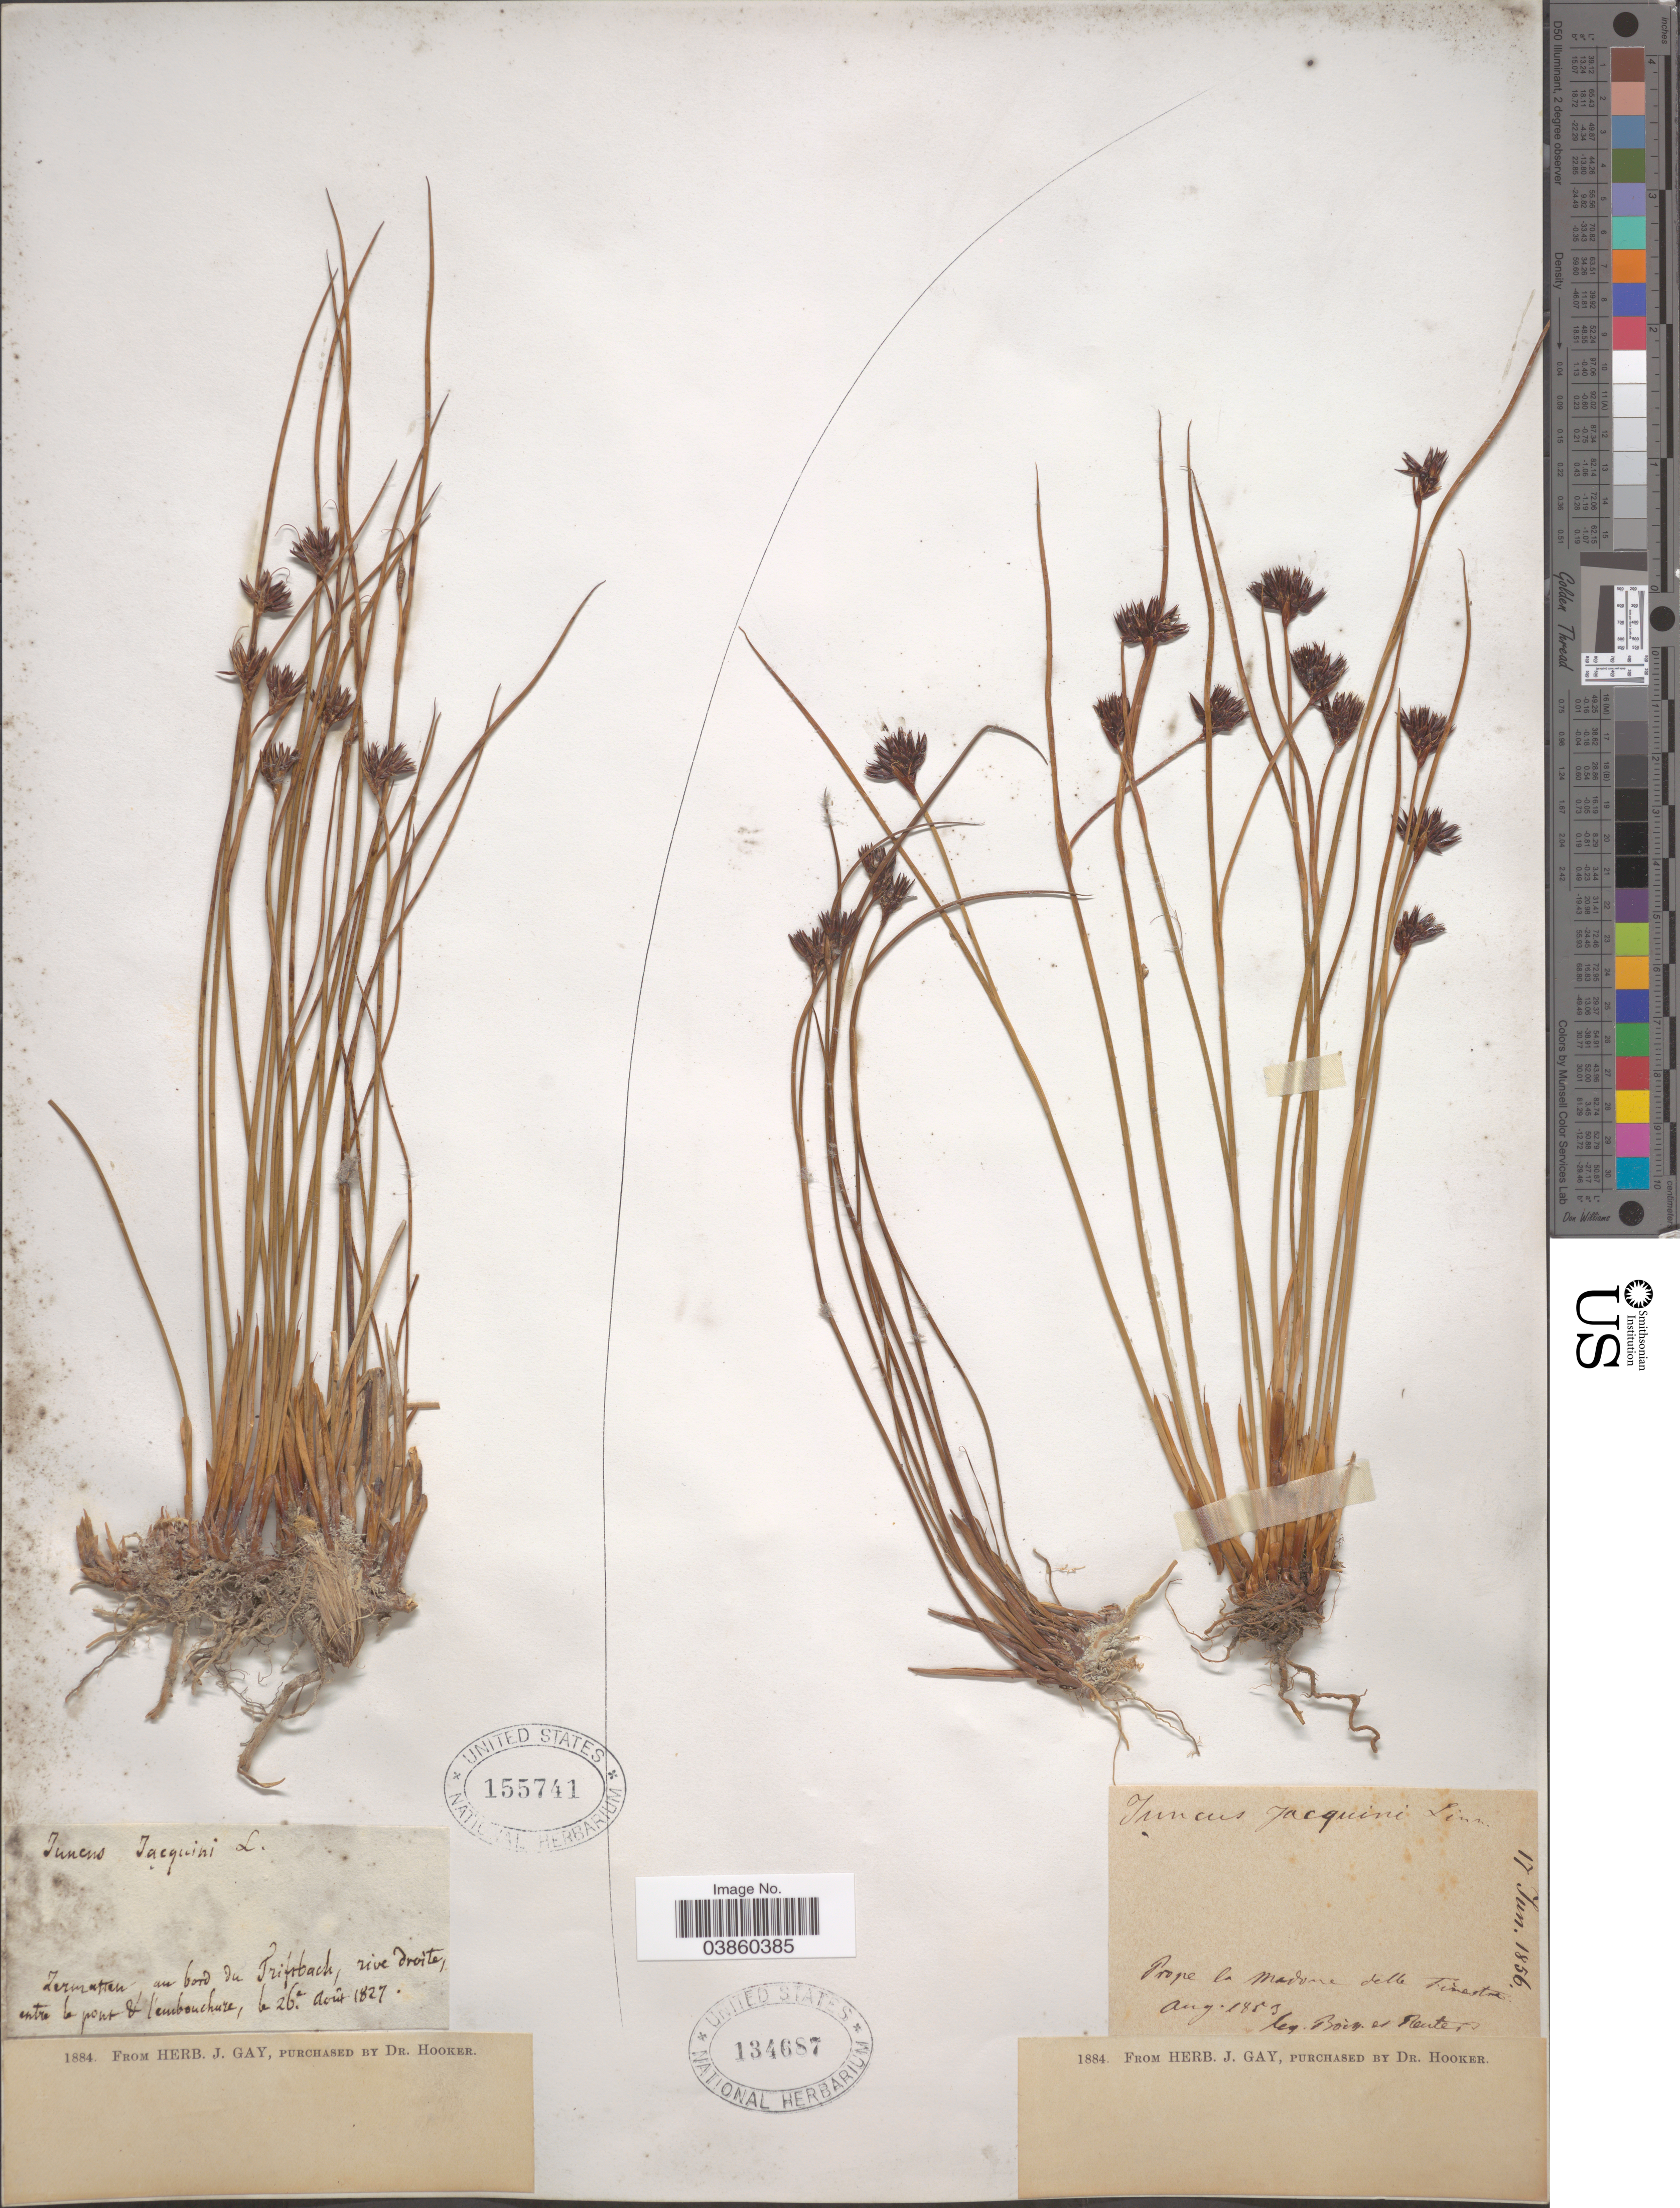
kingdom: Plantae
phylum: Tracheophyta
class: Liliopsida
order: Poales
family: Juncaceae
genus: Juncus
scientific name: Juncus jacquinii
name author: L.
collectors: ex herb. J. Gay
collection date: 1827-08-26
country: Switzerland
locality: Zermatten, au bord du Triftbach, rive droite entre le pont & l'embouchure.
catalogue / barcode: US 155741-2